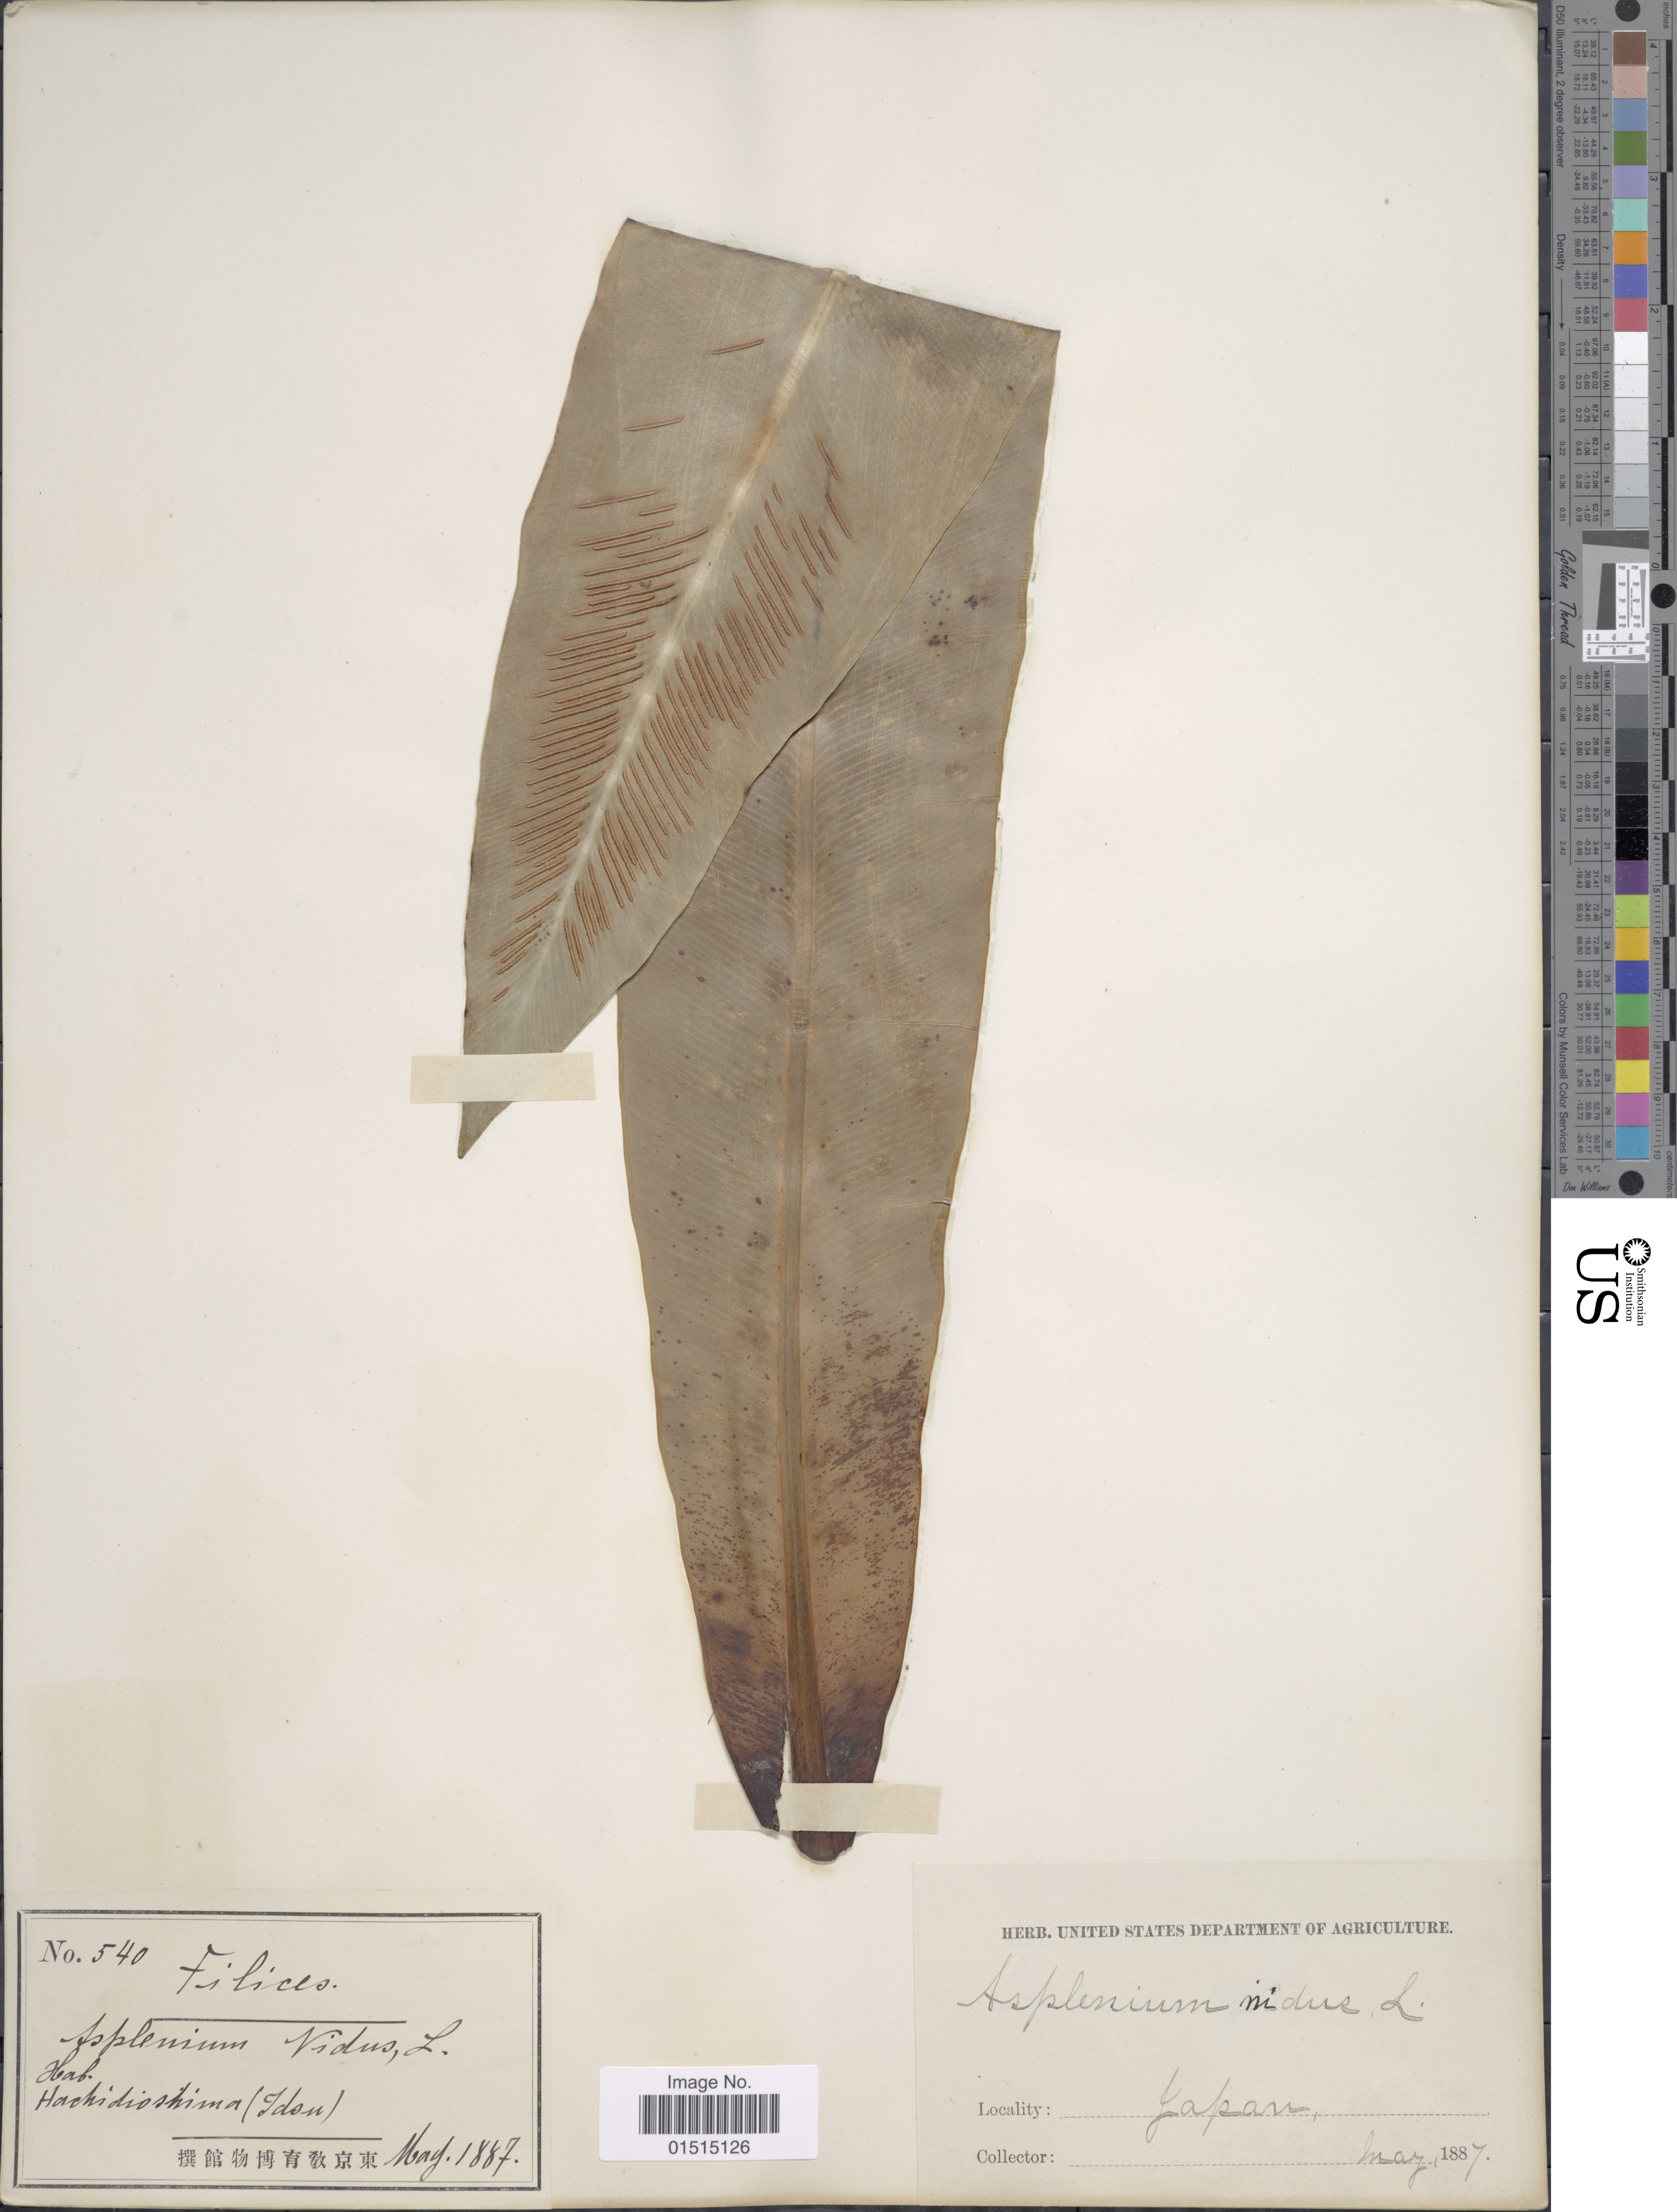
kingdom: Plantae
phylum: Tracheophyta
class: Polypodiopsida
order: Polypodiales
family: Aspleniaceae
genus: Asplenium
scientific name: Asplenium nidus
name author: L.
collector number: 540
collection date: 1887-05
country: Japan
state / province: Tokyo, Federal City of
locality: Hachijoshima (Idsu)